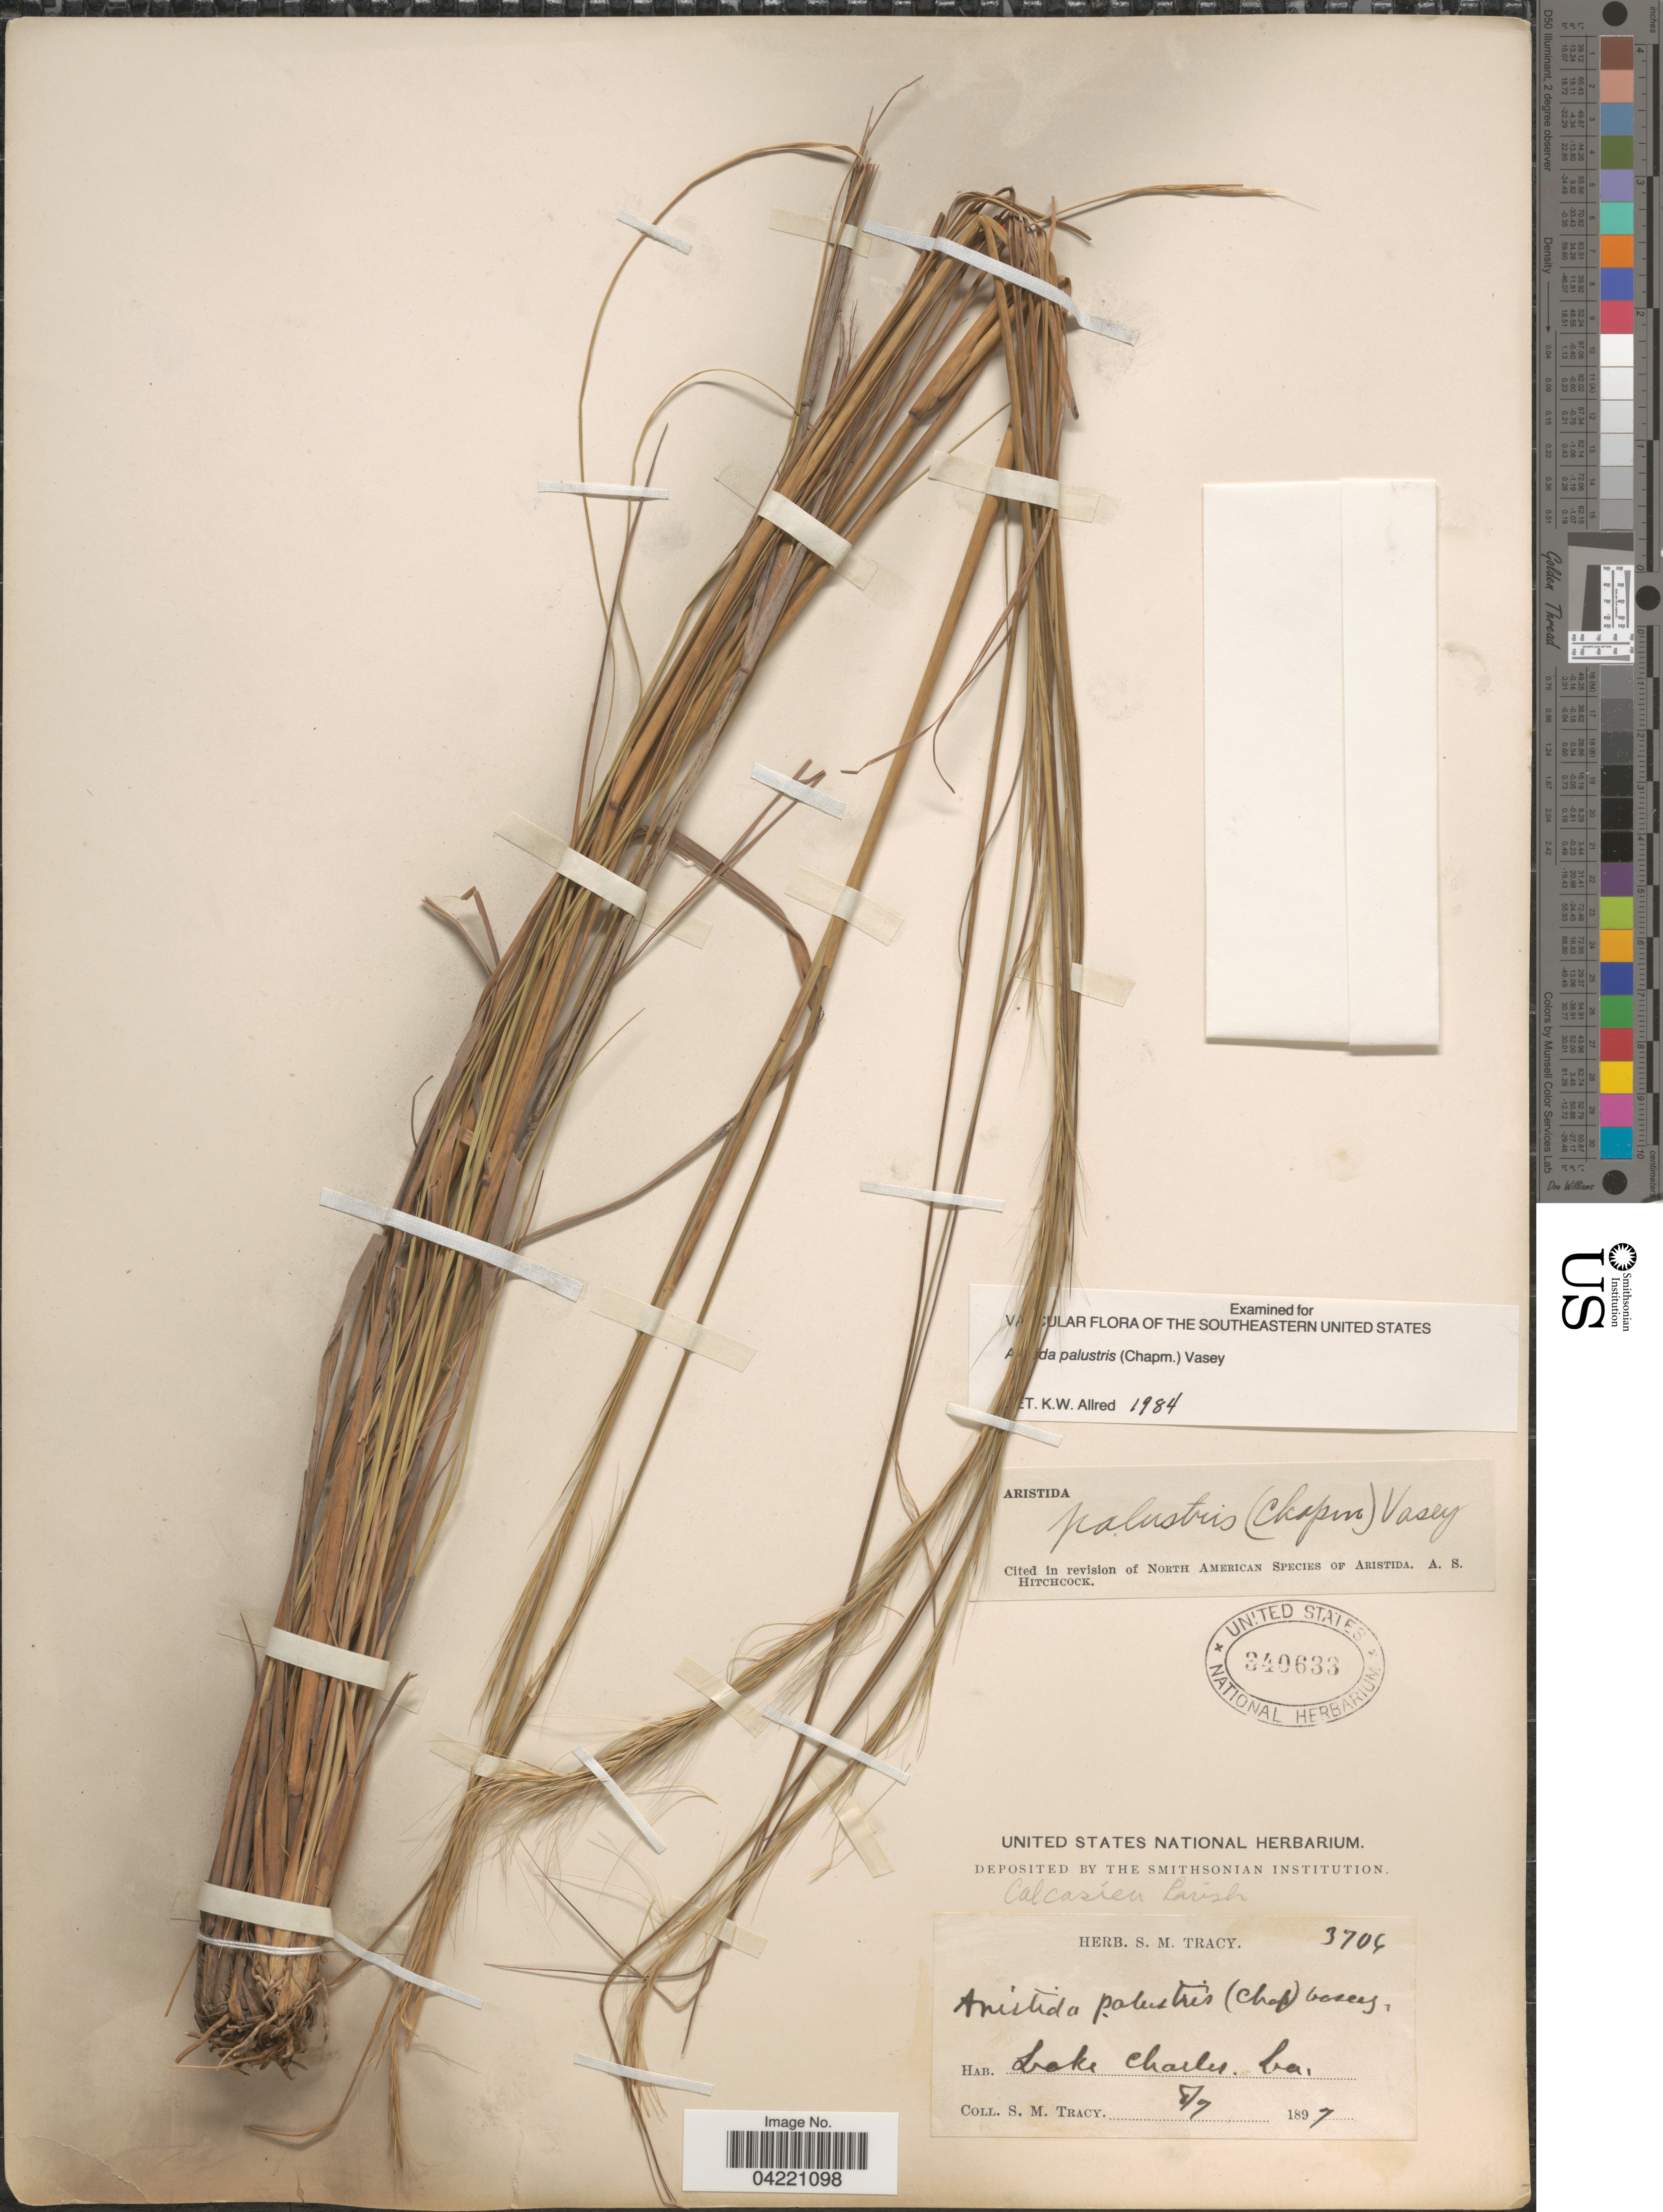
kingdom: Plantae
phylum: Tracheophyta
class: Liliopsida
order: Poales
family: Poaceae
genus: Aristida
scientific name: Aristida palustris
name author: (Chapm.) Vasey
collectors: S. M. Tracy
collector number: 3706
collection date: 1897-08-07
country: United States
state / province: Louisiana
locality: Lake Charles. Calcasieu Parish.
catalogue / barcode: US 340633